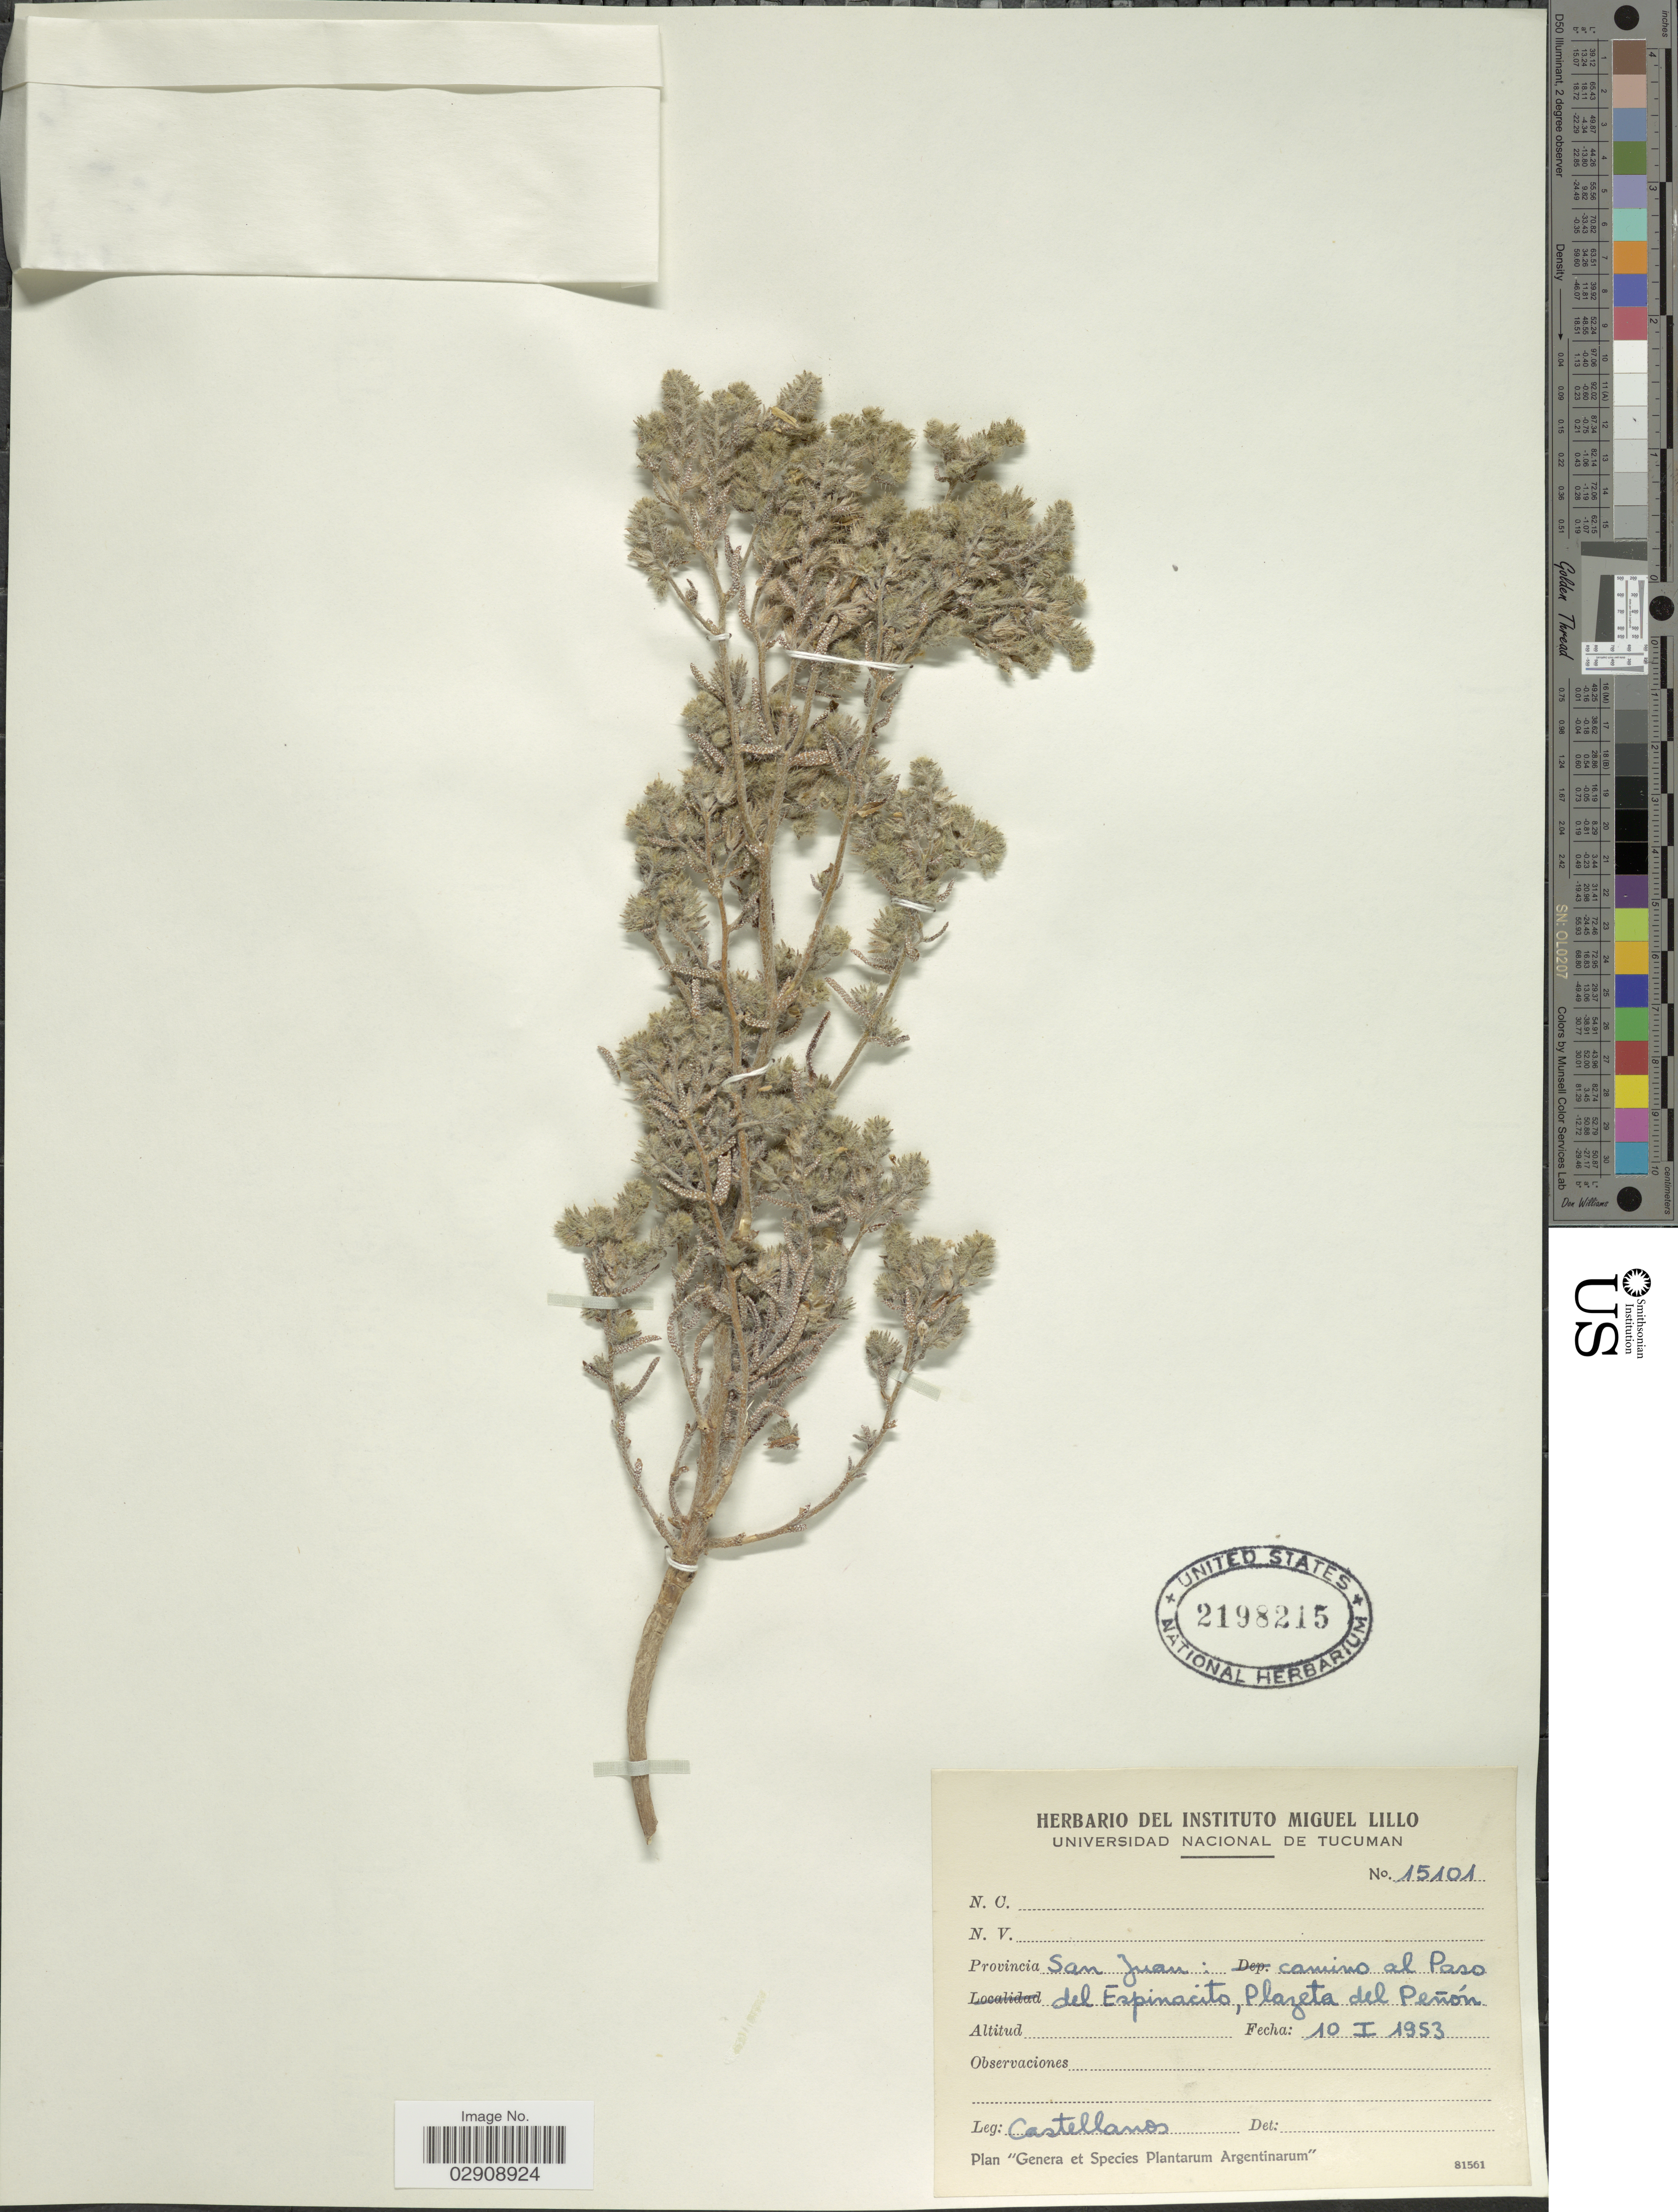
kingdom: Plantae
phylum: Tracheophyta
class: Magnoliopsida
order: Boraginales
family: Boraginaceae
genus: Johnstonella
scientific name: Johnstonella diplotricha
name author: (Phil.) Hasenstab & M.G. Simpson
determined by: Moroni, Pablo, (SI), Instituto de Botanica Darwinion (ARGENTINA)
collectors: -- Castellanos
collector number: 15101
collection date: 1953-01-10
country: Argentina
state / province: San Juan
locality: Camino al Paso del Espinacito, Plazeta del Peñón. Provincia San Juan.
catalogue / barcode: US 2198215